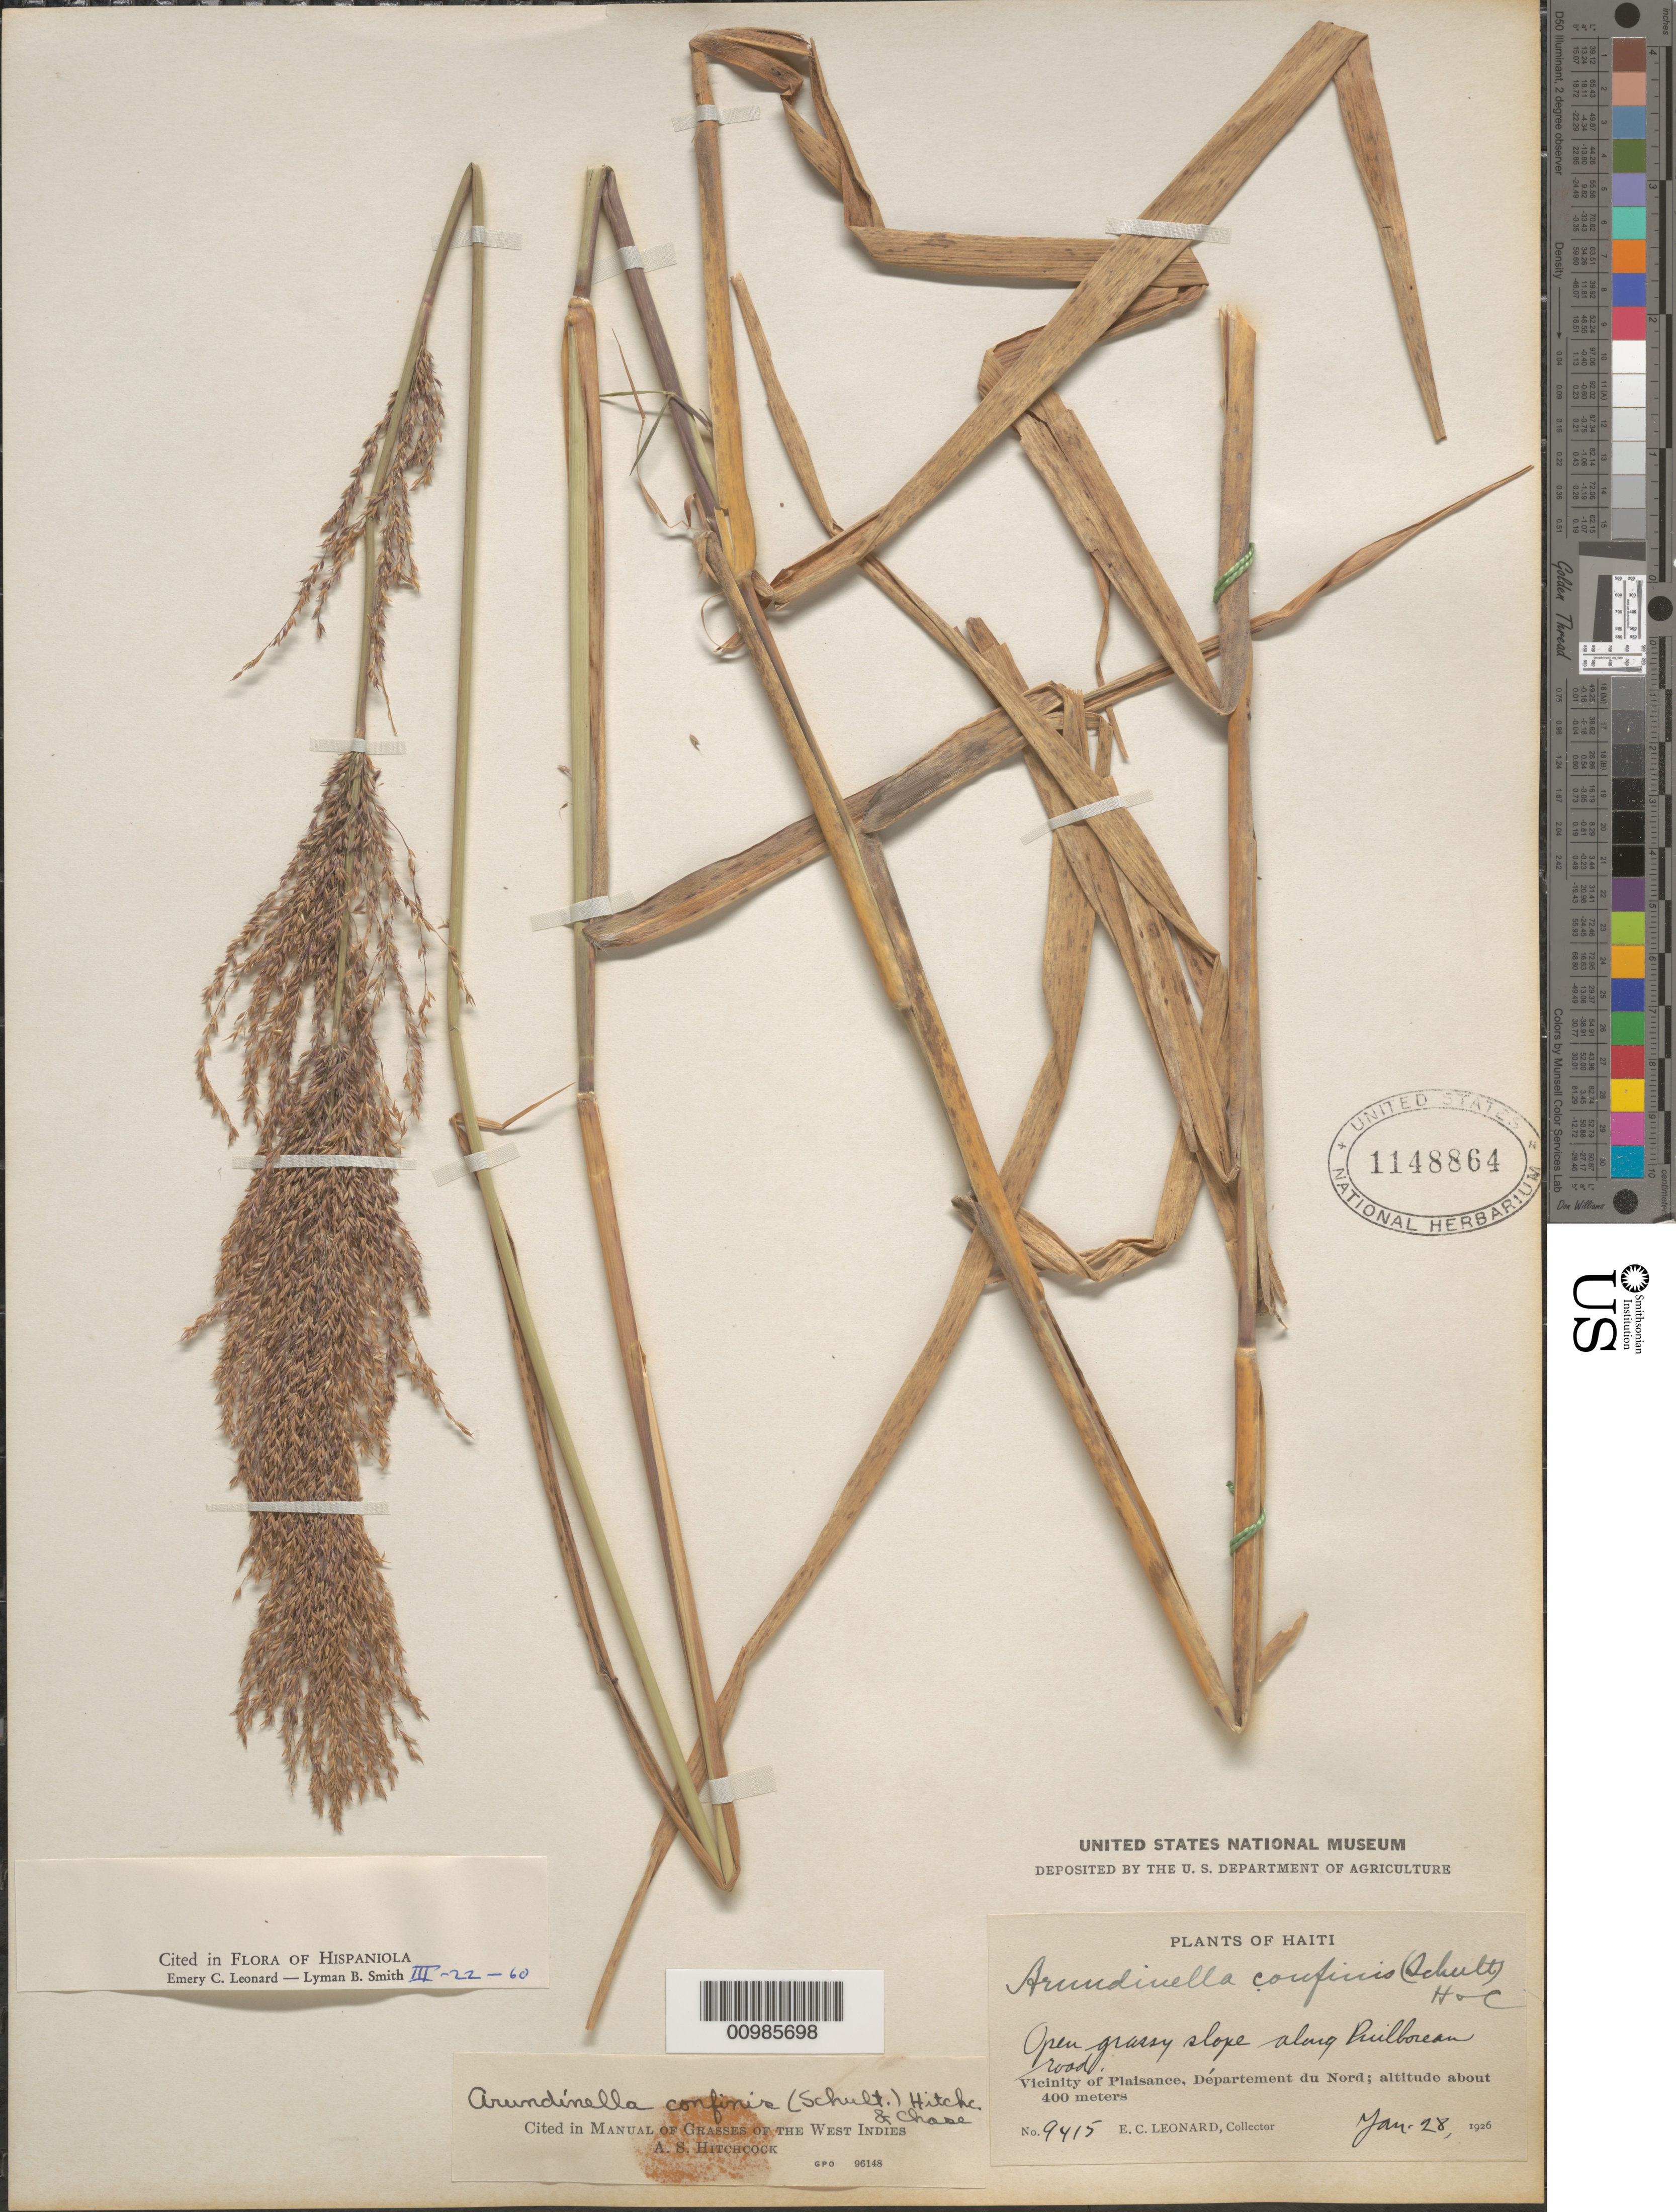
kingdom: Plantae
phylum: Tracheophyta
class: Liliopsida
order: Poales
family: Poaceae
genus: Arundinella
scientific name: Arundinella hispida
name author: (Humb. & Bonpl. ex Willd.) Kuntze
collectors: E. C. Leonard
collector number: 9415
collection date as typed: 28 Jan 1926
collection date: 1926-01-28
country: Haiti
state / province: Nord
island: Hispaniola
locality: Plaisance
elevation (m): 400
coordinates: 0 N, 0 E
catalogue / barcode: US 1148864